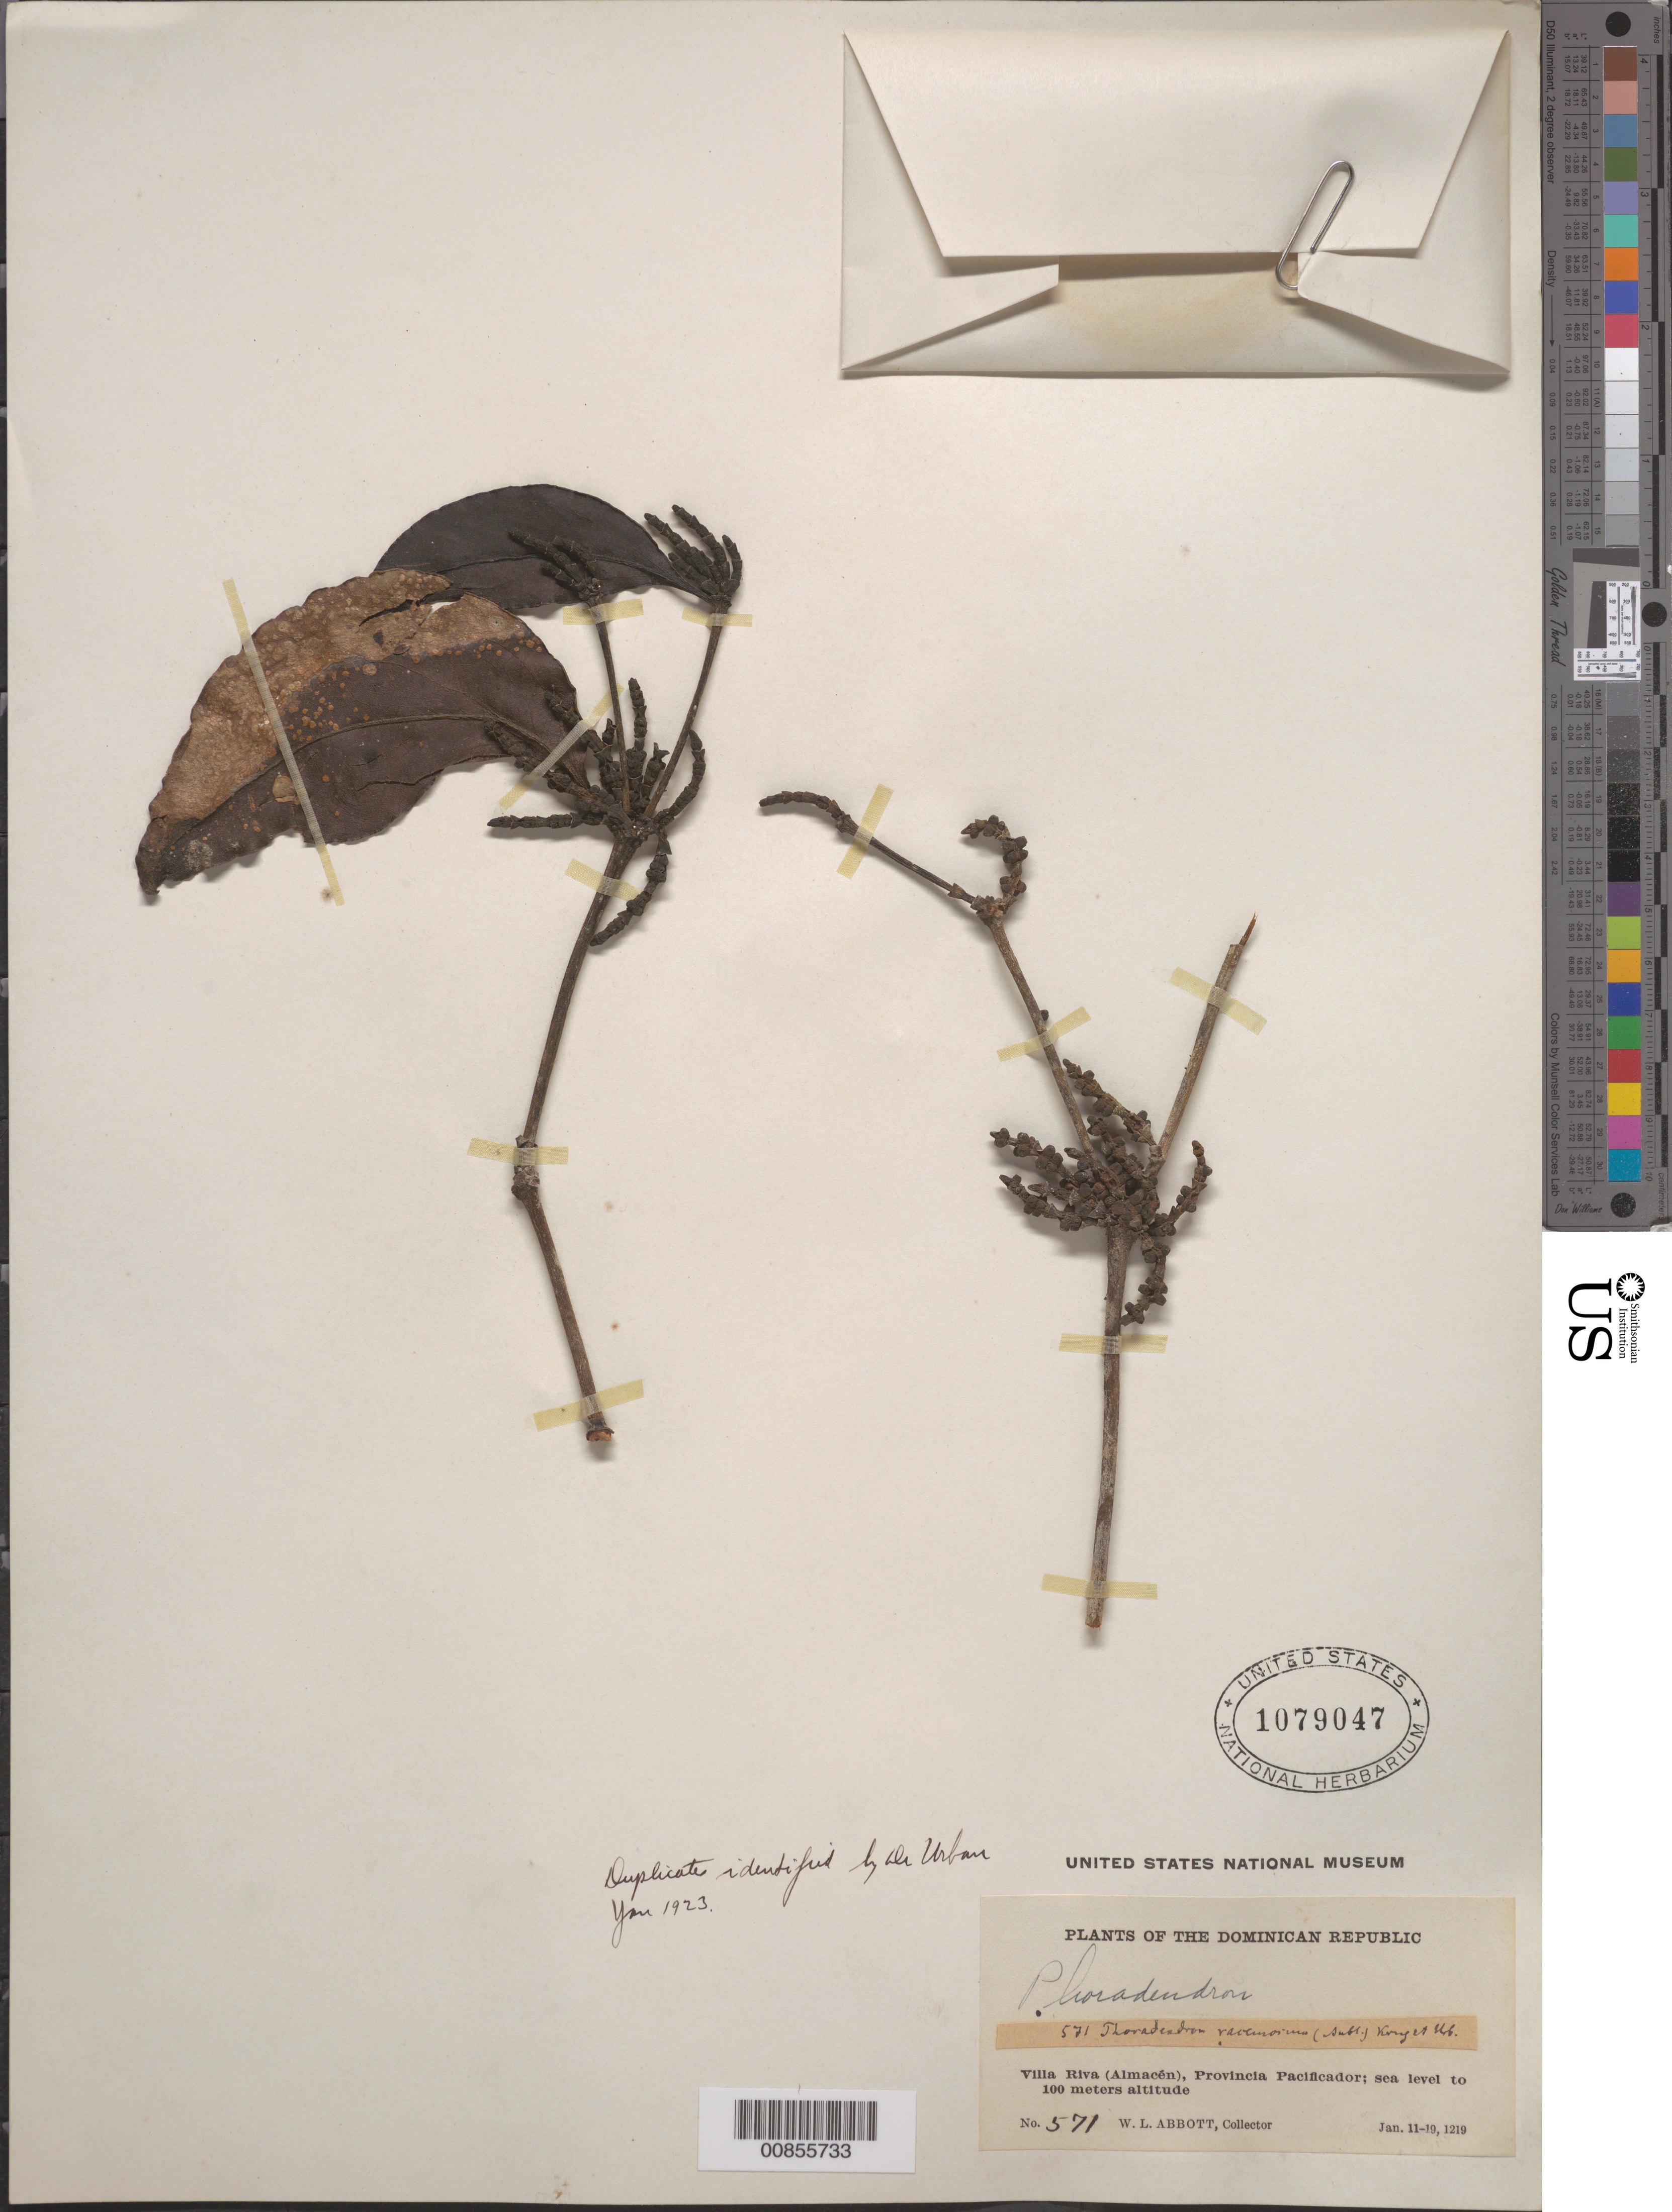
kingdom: Plantae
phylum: Tracheophyta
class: Magnoliopsida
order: Santalales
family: Viscaceae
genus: Phoradendron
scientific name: Phoradendron racemosum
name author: (Aubl.) Krug & Urb.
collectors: W. L. Abbott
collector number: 571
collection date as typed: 11 Jan 1919 to 19 Jan 1919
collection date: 1919-01-11/1919-01-19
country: Dominican Republic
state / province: Duarte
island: Hispaniola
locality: Villa Riva (Almacén), Provincia Pacificador (obsolete).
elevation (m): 0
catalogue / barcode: US 1079047